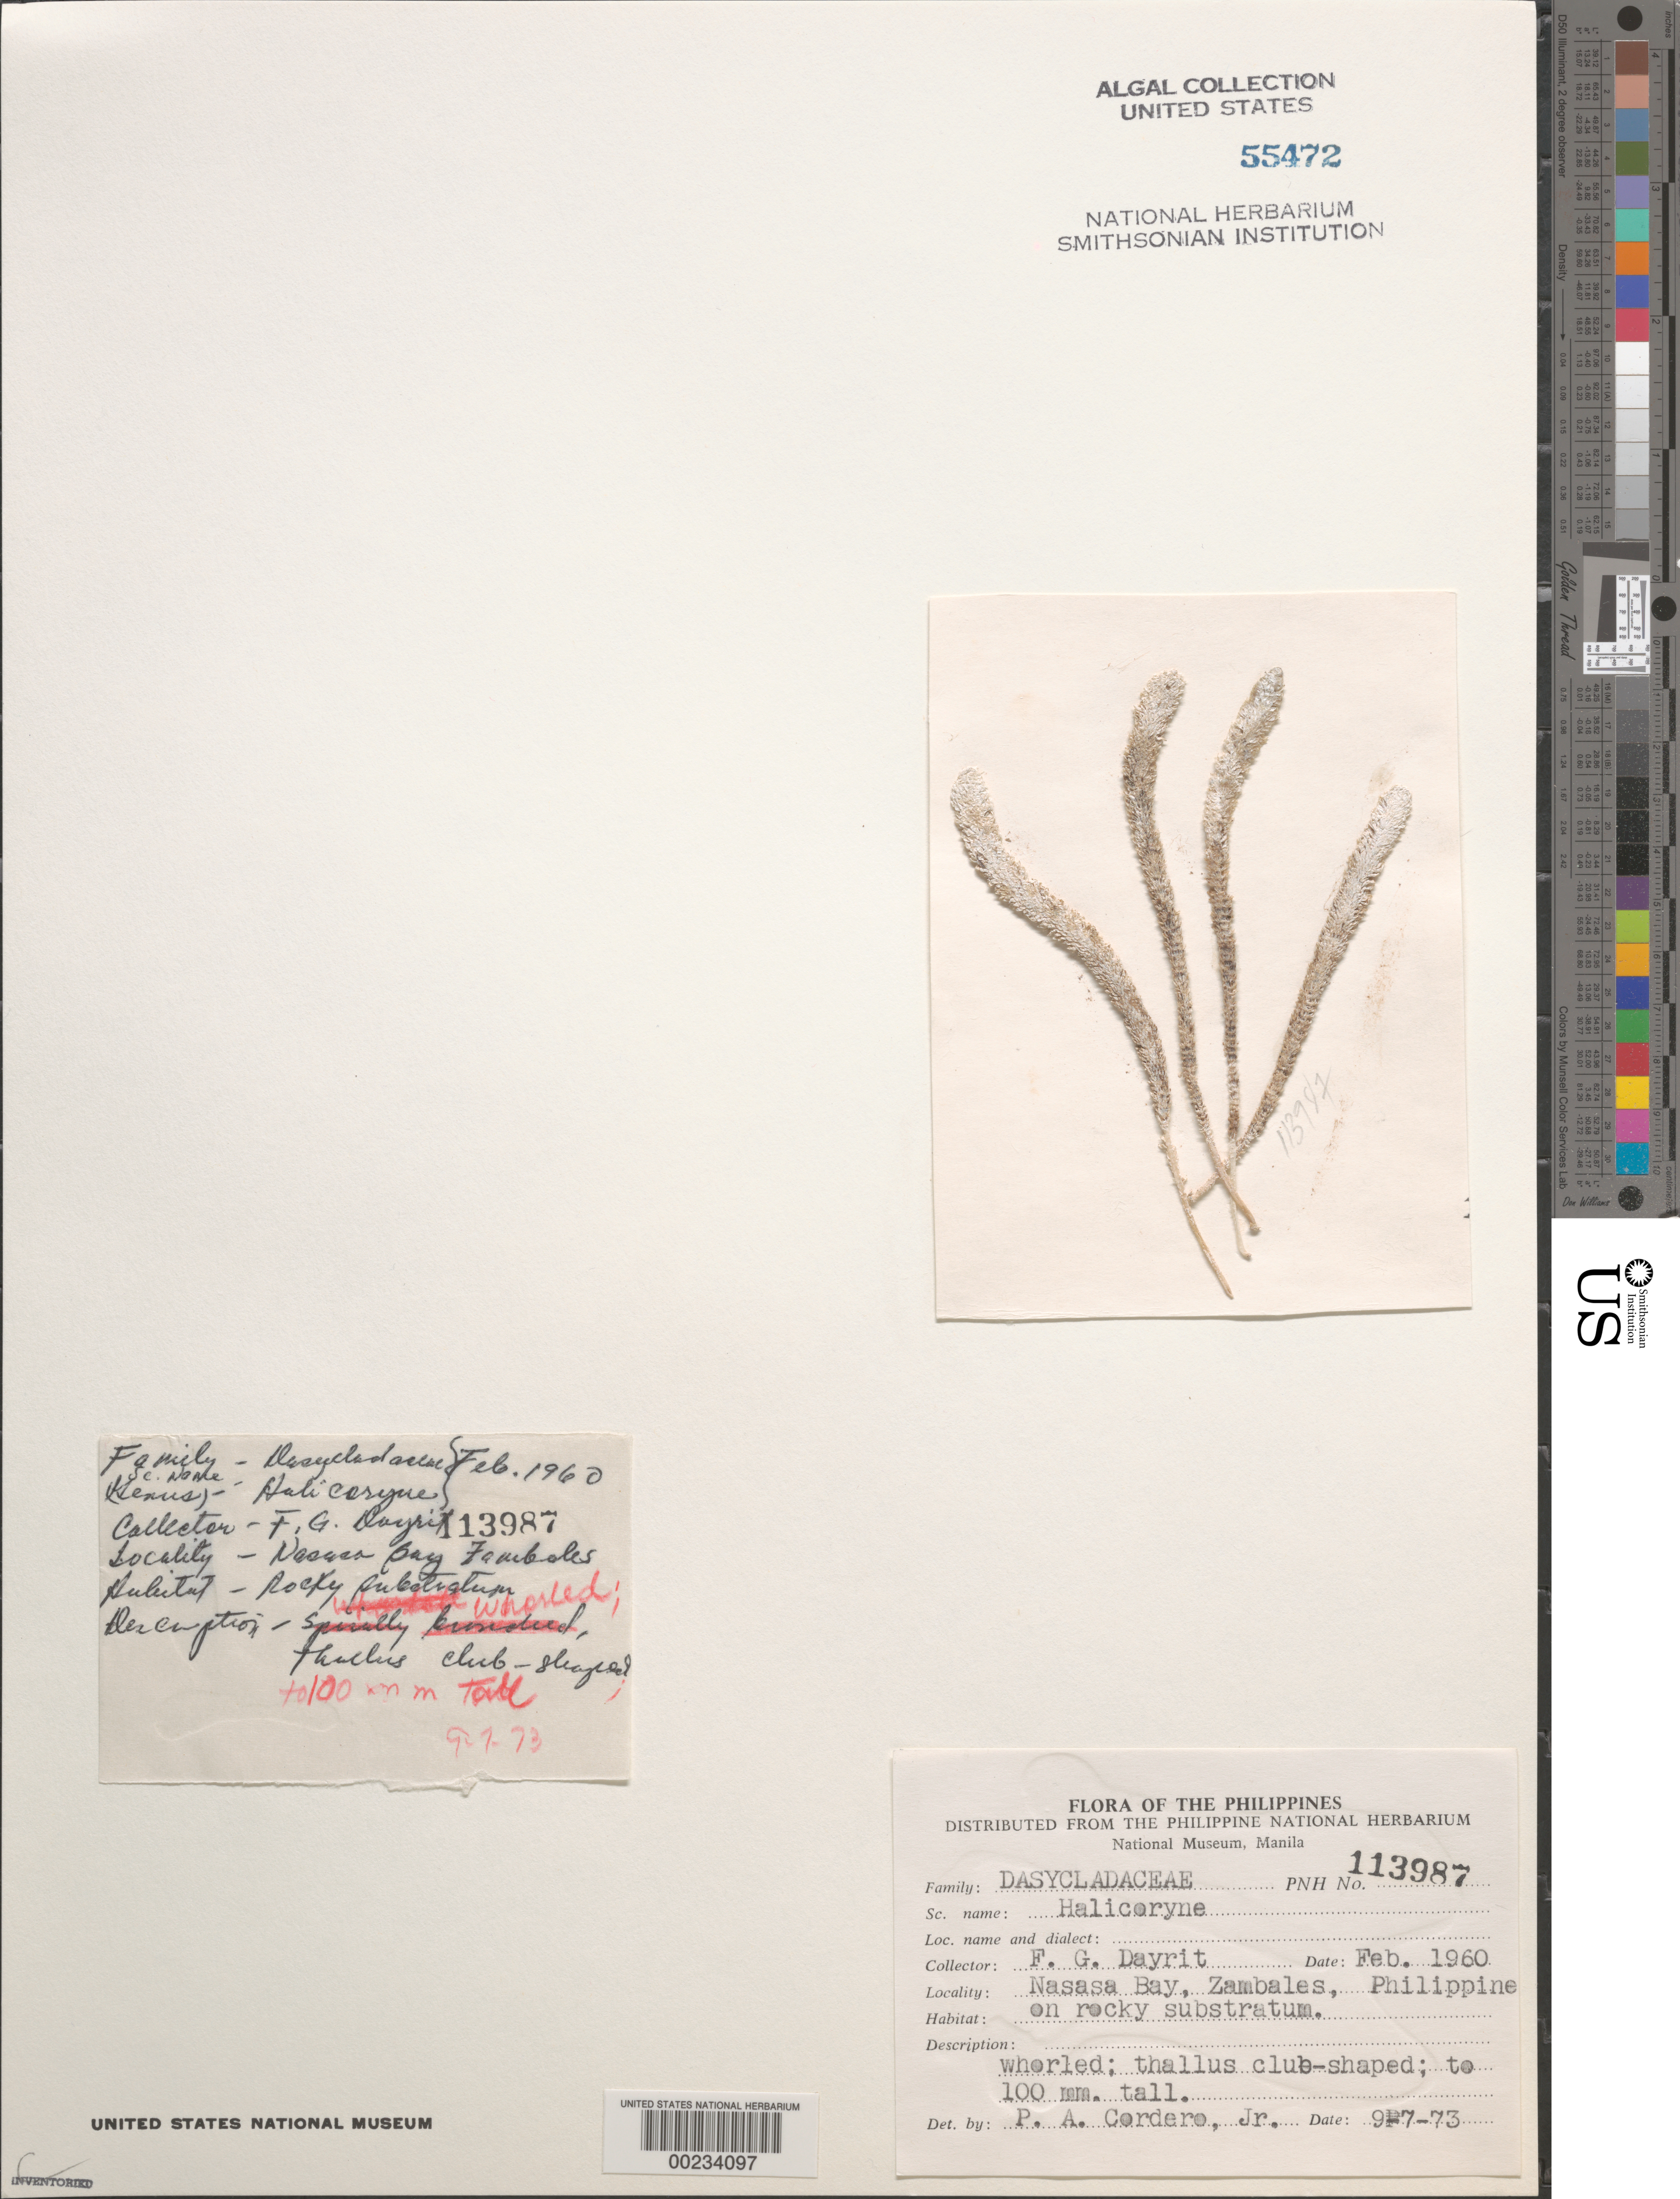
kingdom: Plantae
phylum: Chlorophyta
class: Ulvophyceae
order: Dasycladales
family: Dasycladaceae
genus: Halicoryne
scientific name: Halicoryne sp.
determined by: Cordero, P. A., Jr.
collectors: F. Dayrit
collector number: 113987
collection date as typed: Feb 1960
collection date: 1960-02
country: Philippines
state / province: Central Luzon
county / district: Zambales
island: Luzon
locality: Nasasa Bay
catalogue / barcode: US 55472